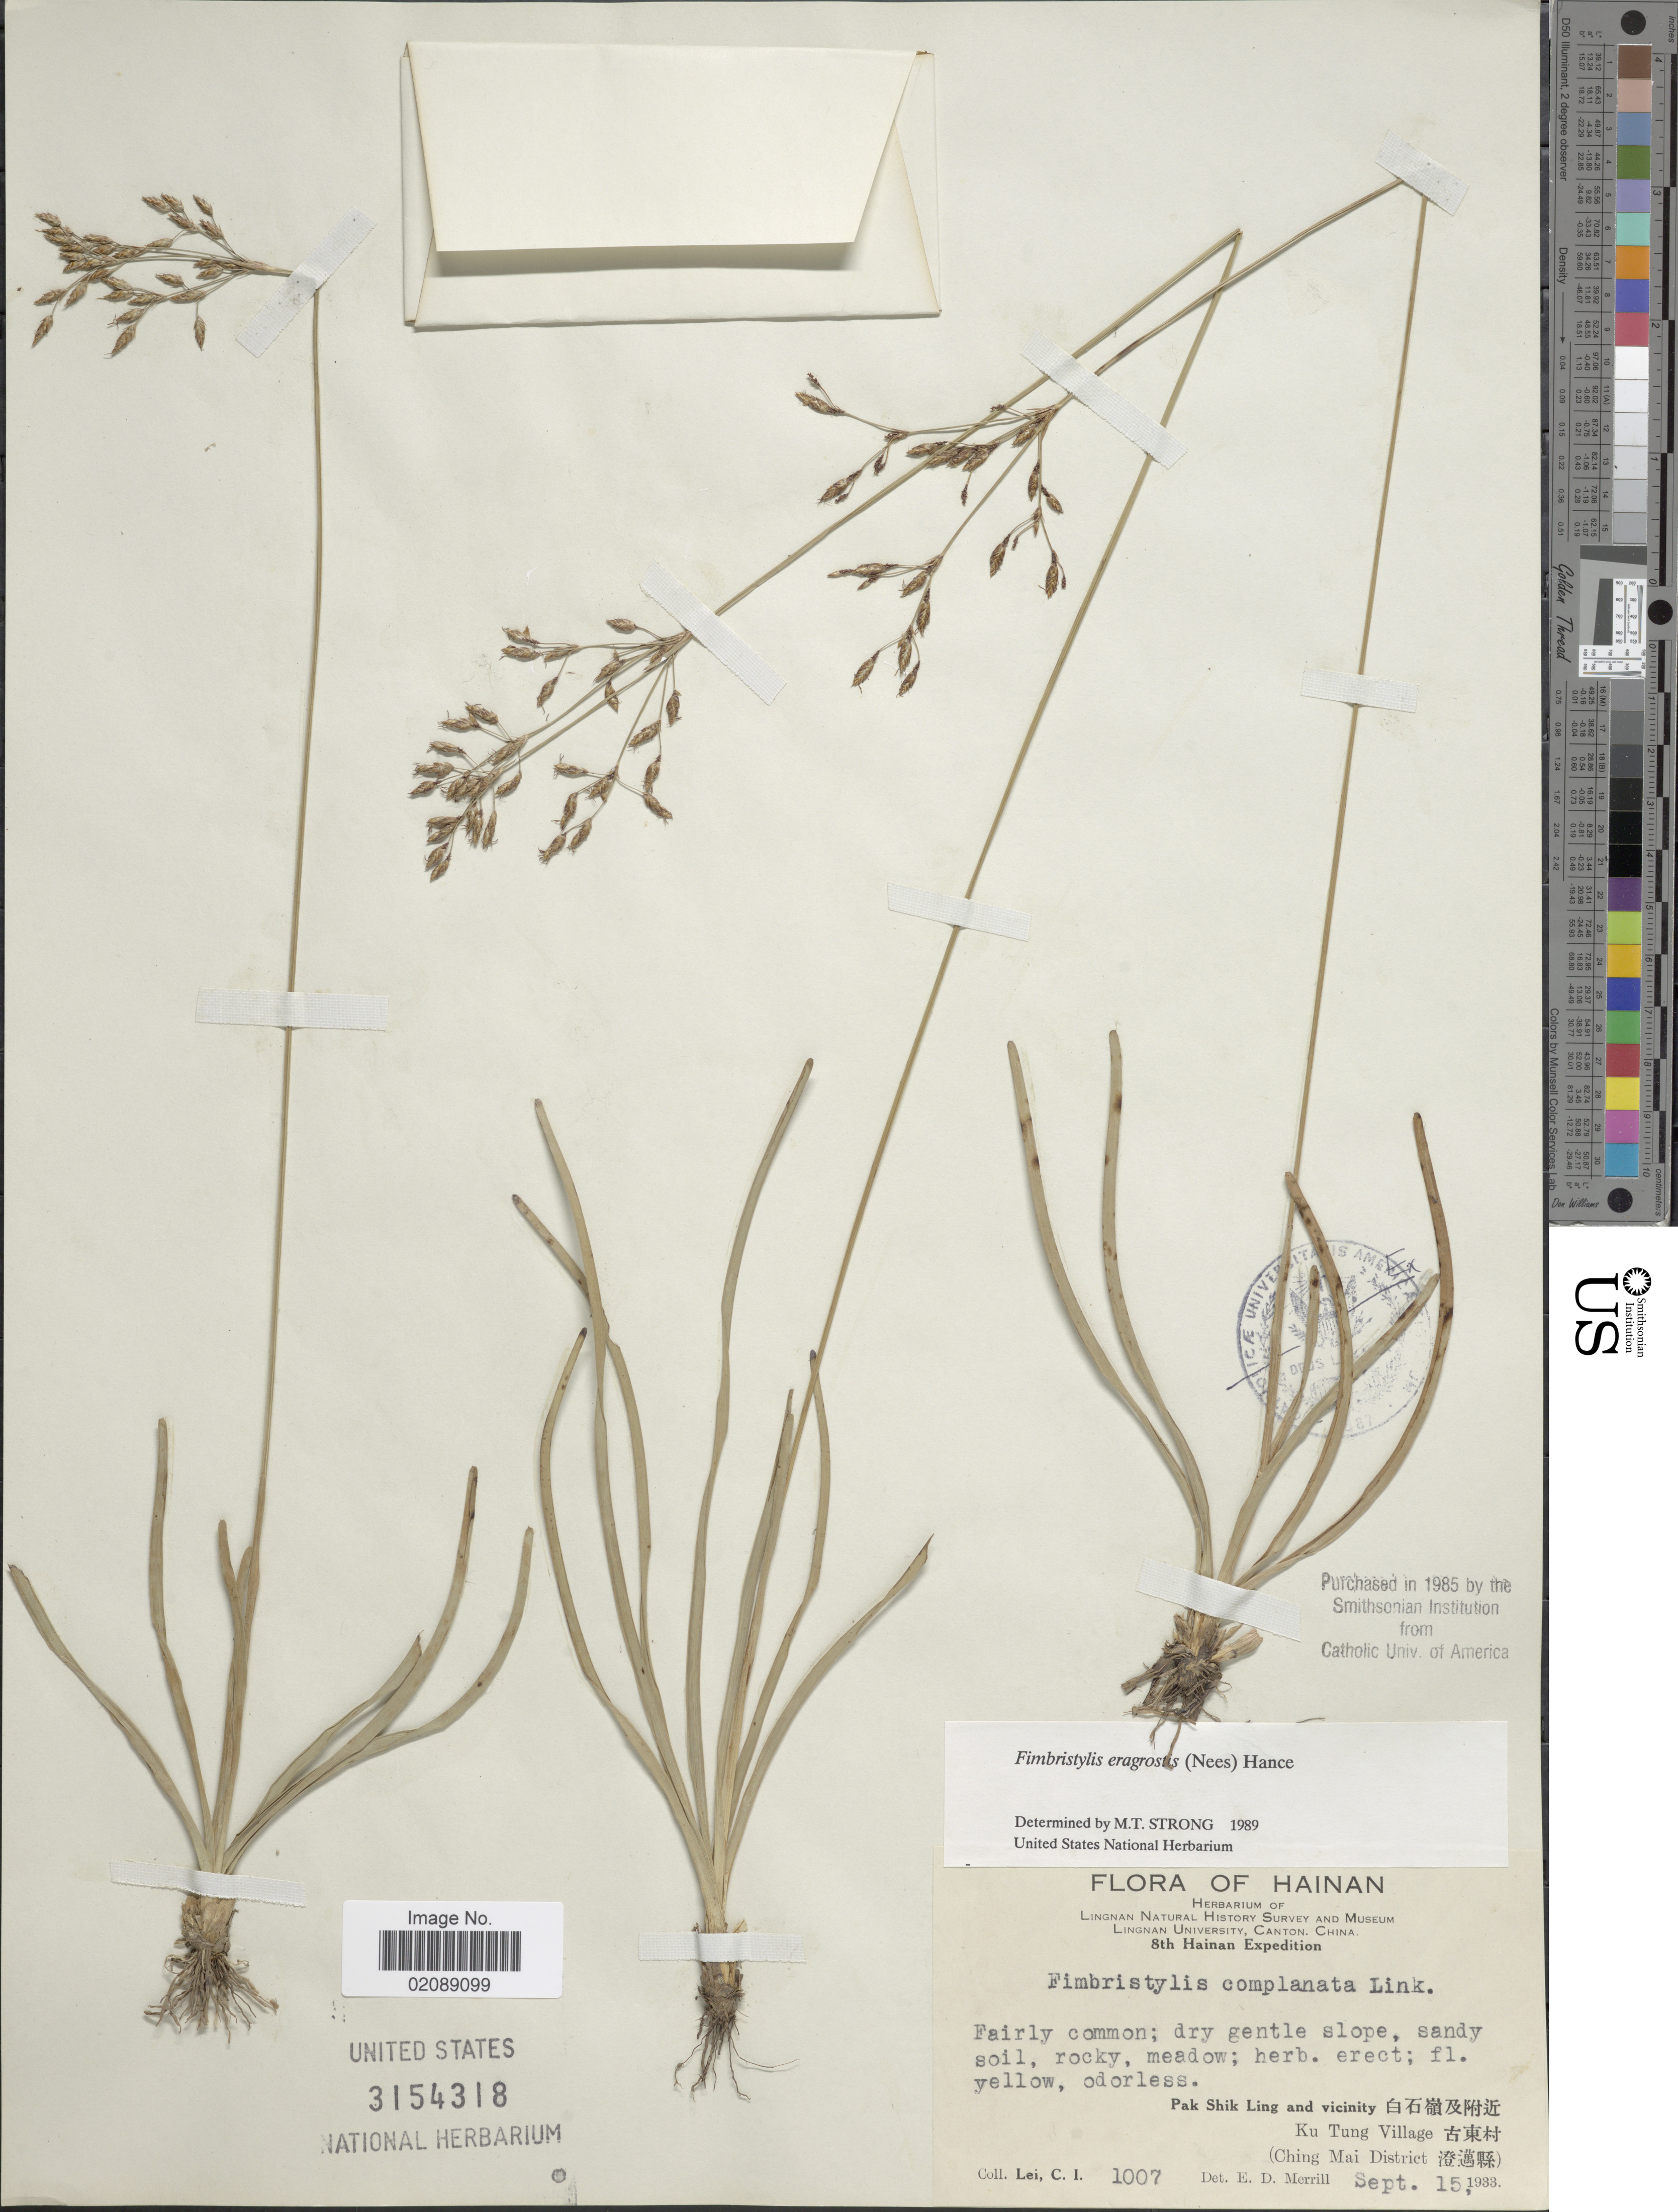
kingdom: Plantae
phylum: Tracheophyta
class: Liliopsida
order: Poales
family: Cyperaceae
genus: Fimbristylis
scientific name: Fimbristylis eragrostis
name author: (Nees) Hance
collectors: C. I. Lei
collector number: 1007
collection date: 1933-09-15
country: China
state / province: Hainan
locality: PakShikLing and Vicinity, Ku Tung Village, (Ching Mai District)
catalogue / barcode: US 3154318